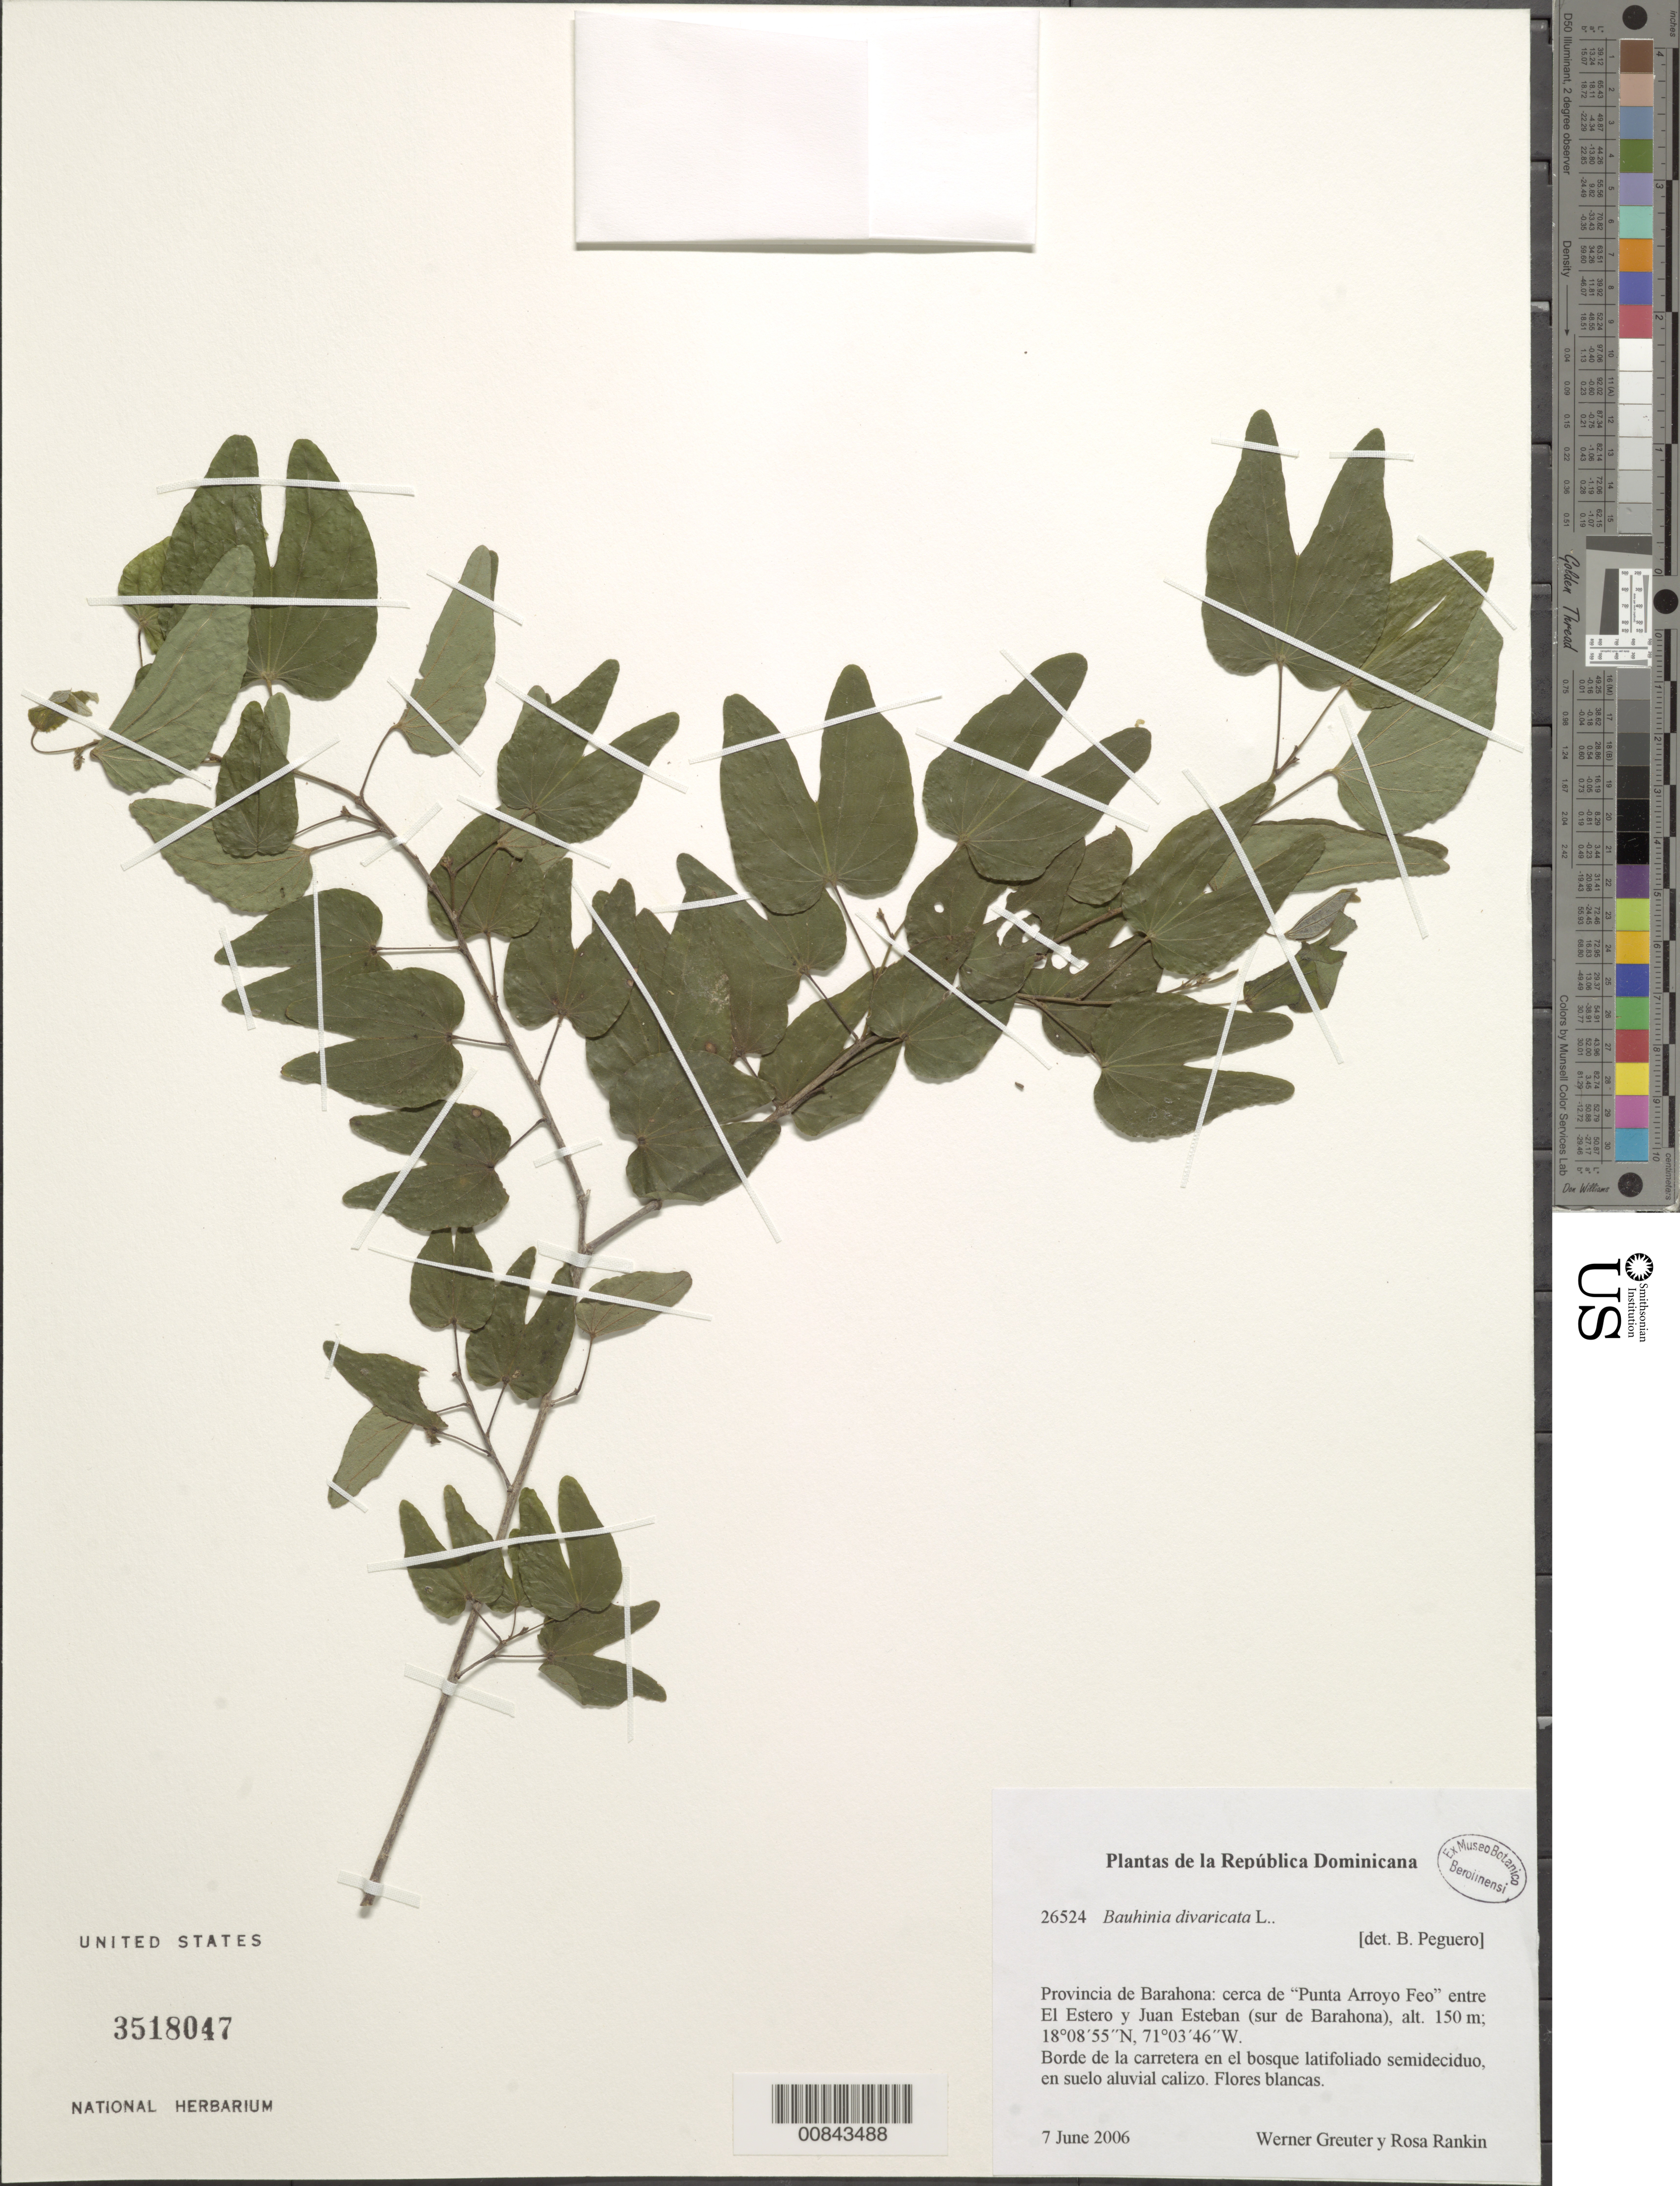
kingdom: Plantae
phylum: Tracheophyta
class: Magnoliopsida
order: Fabales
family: Fabaceae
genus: Bauhinia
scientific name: Bauhinia divaricata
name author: L.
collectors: W. Greuter & R. Rankin Rodriguez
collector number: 26524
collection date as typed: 07 Jun 2006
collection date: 2006-06-07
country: Dominican Republic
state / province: Barahona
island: Hispaniola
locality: cerca de "Punta Arroyo Feo" entre El Estero y Juan Esteban (sur de Barahona).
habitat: Borde de la carretera en el bosque latifoliado semideciduo, en suelo aluvial calizo.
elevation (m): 150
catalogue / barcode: US 3518047